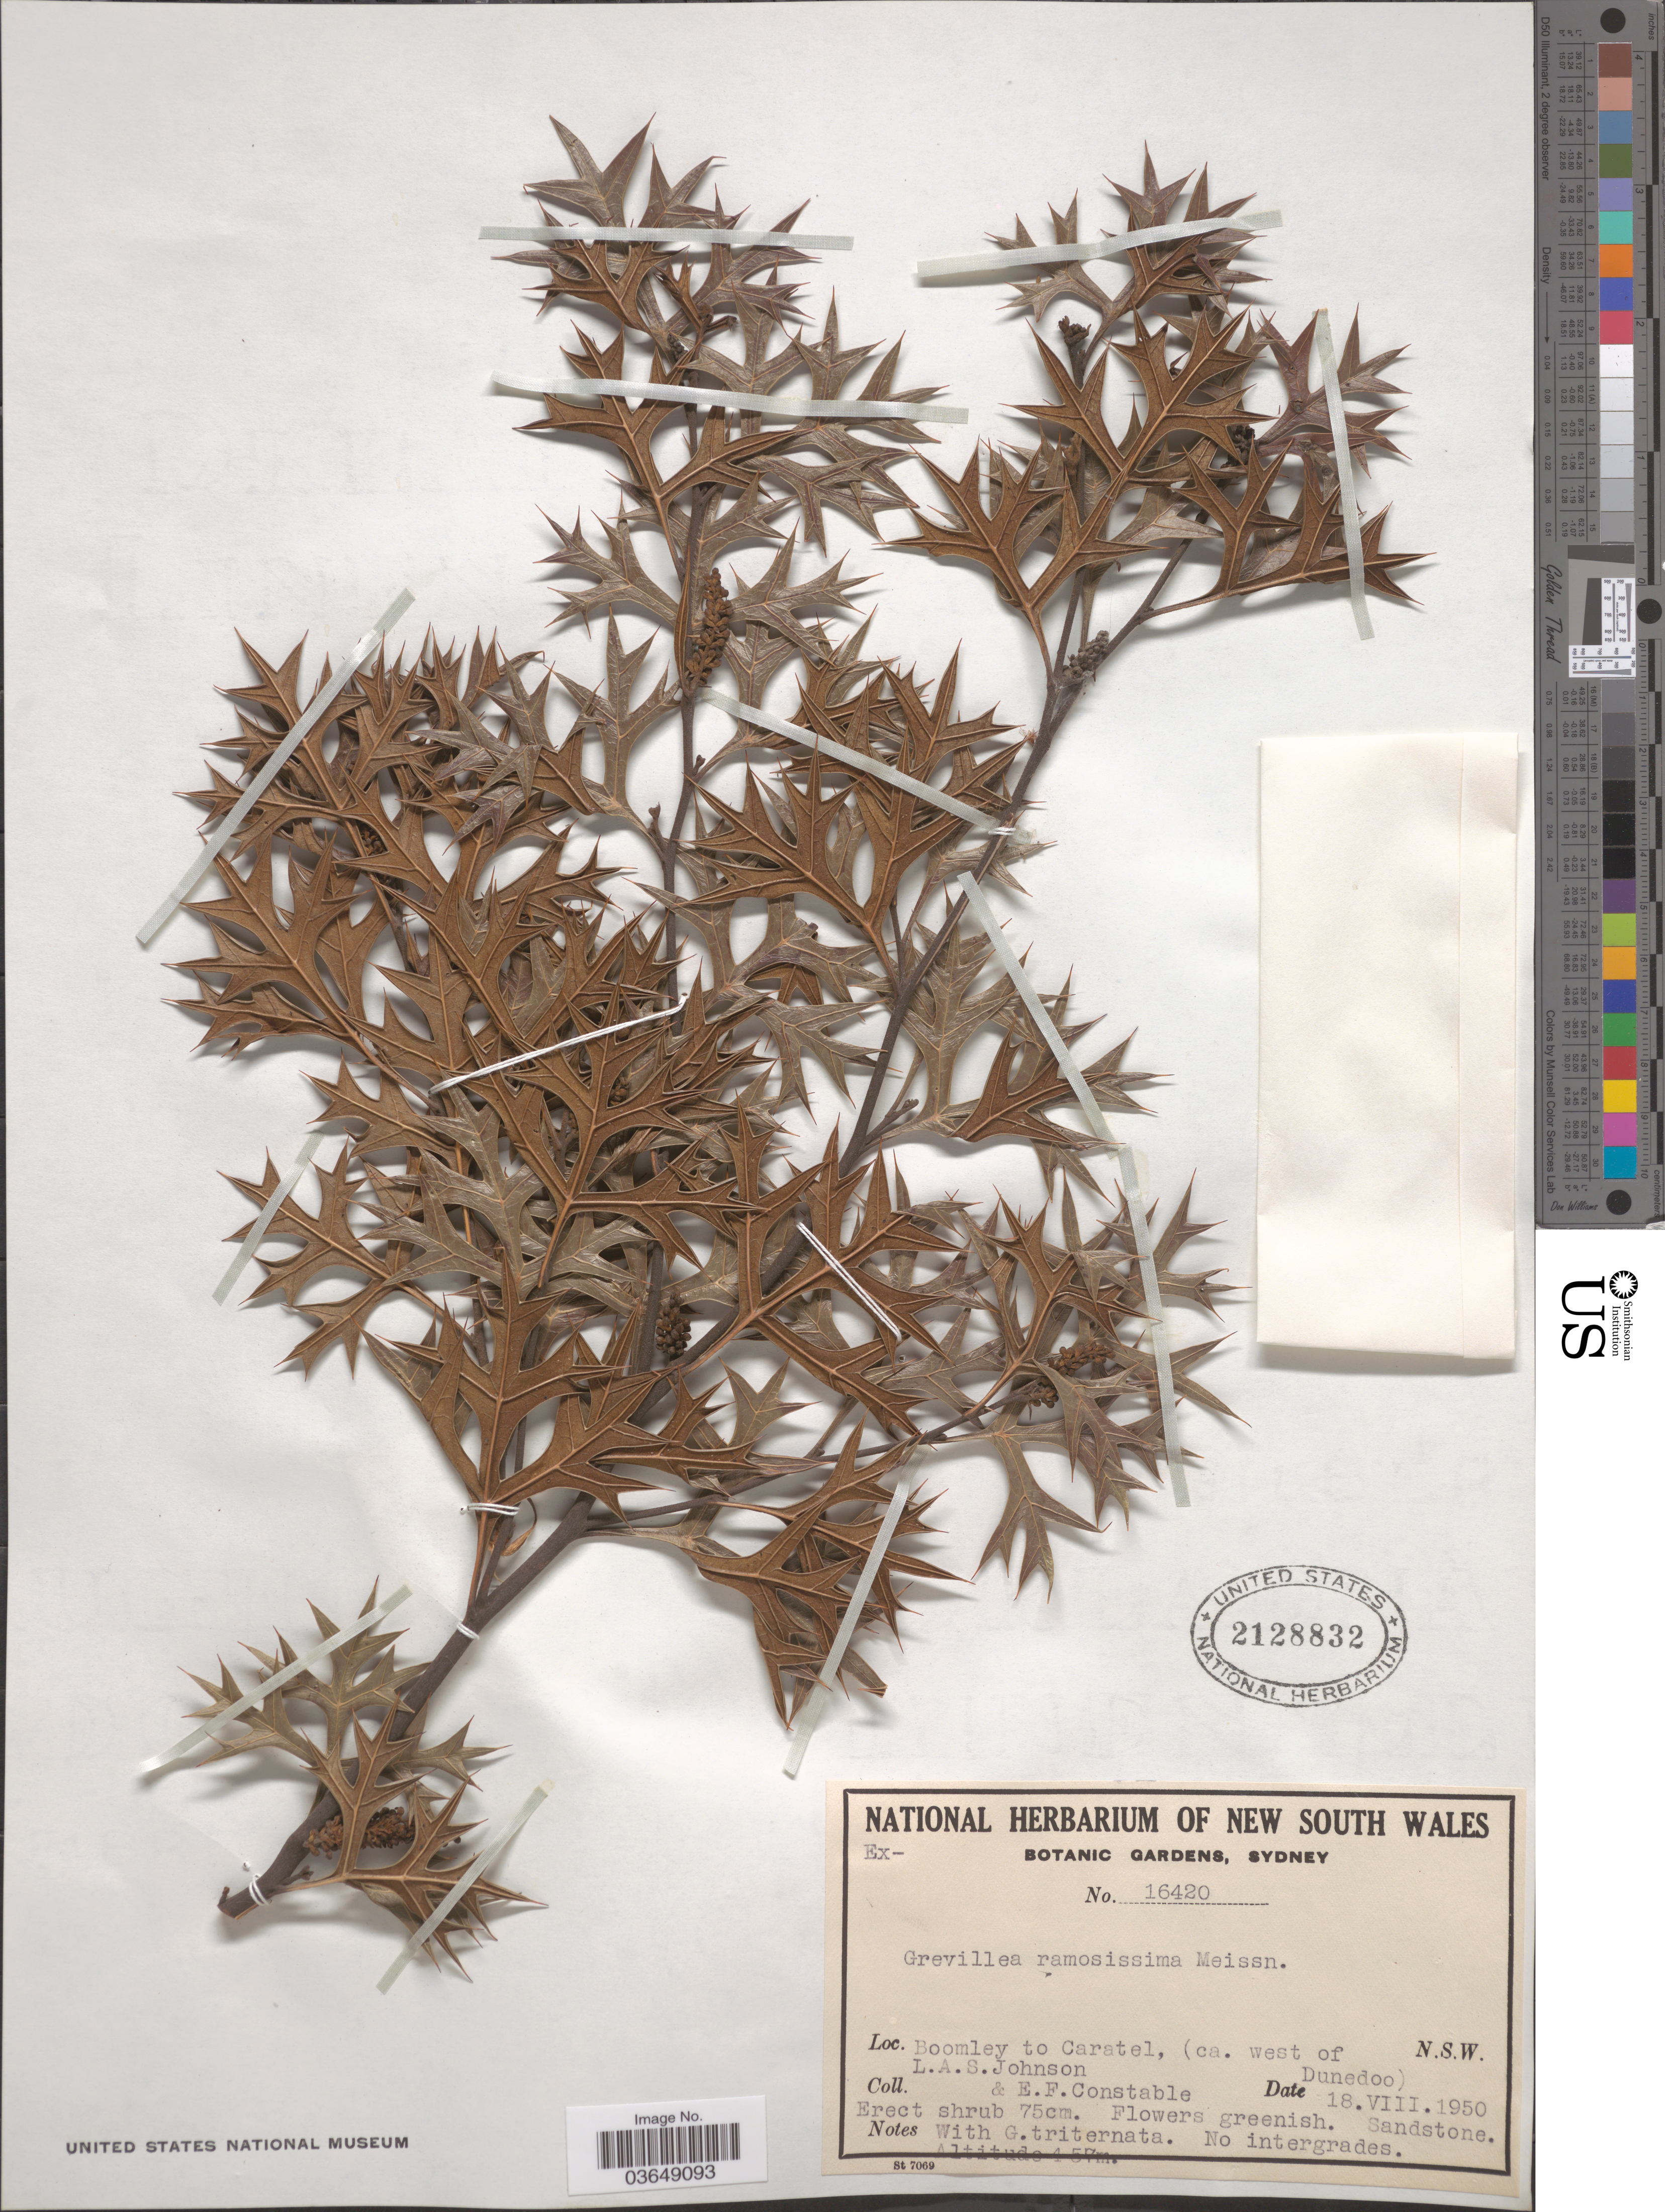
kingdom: Plantae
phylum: Tracheophyta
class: Magnoliopsida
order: Proteales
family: Proteaceae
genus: Grevillea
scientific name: Grevillea ramosissima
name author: (R. Br.) Meisn.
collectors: L. A. S. Johnson & E. F. Constable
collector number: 16420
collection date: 1950-08-18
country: Australia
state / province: New South Wales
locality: Boomley to Caratel, (ca. west of Dunedoo).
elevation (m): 457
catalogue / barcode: US 2128832